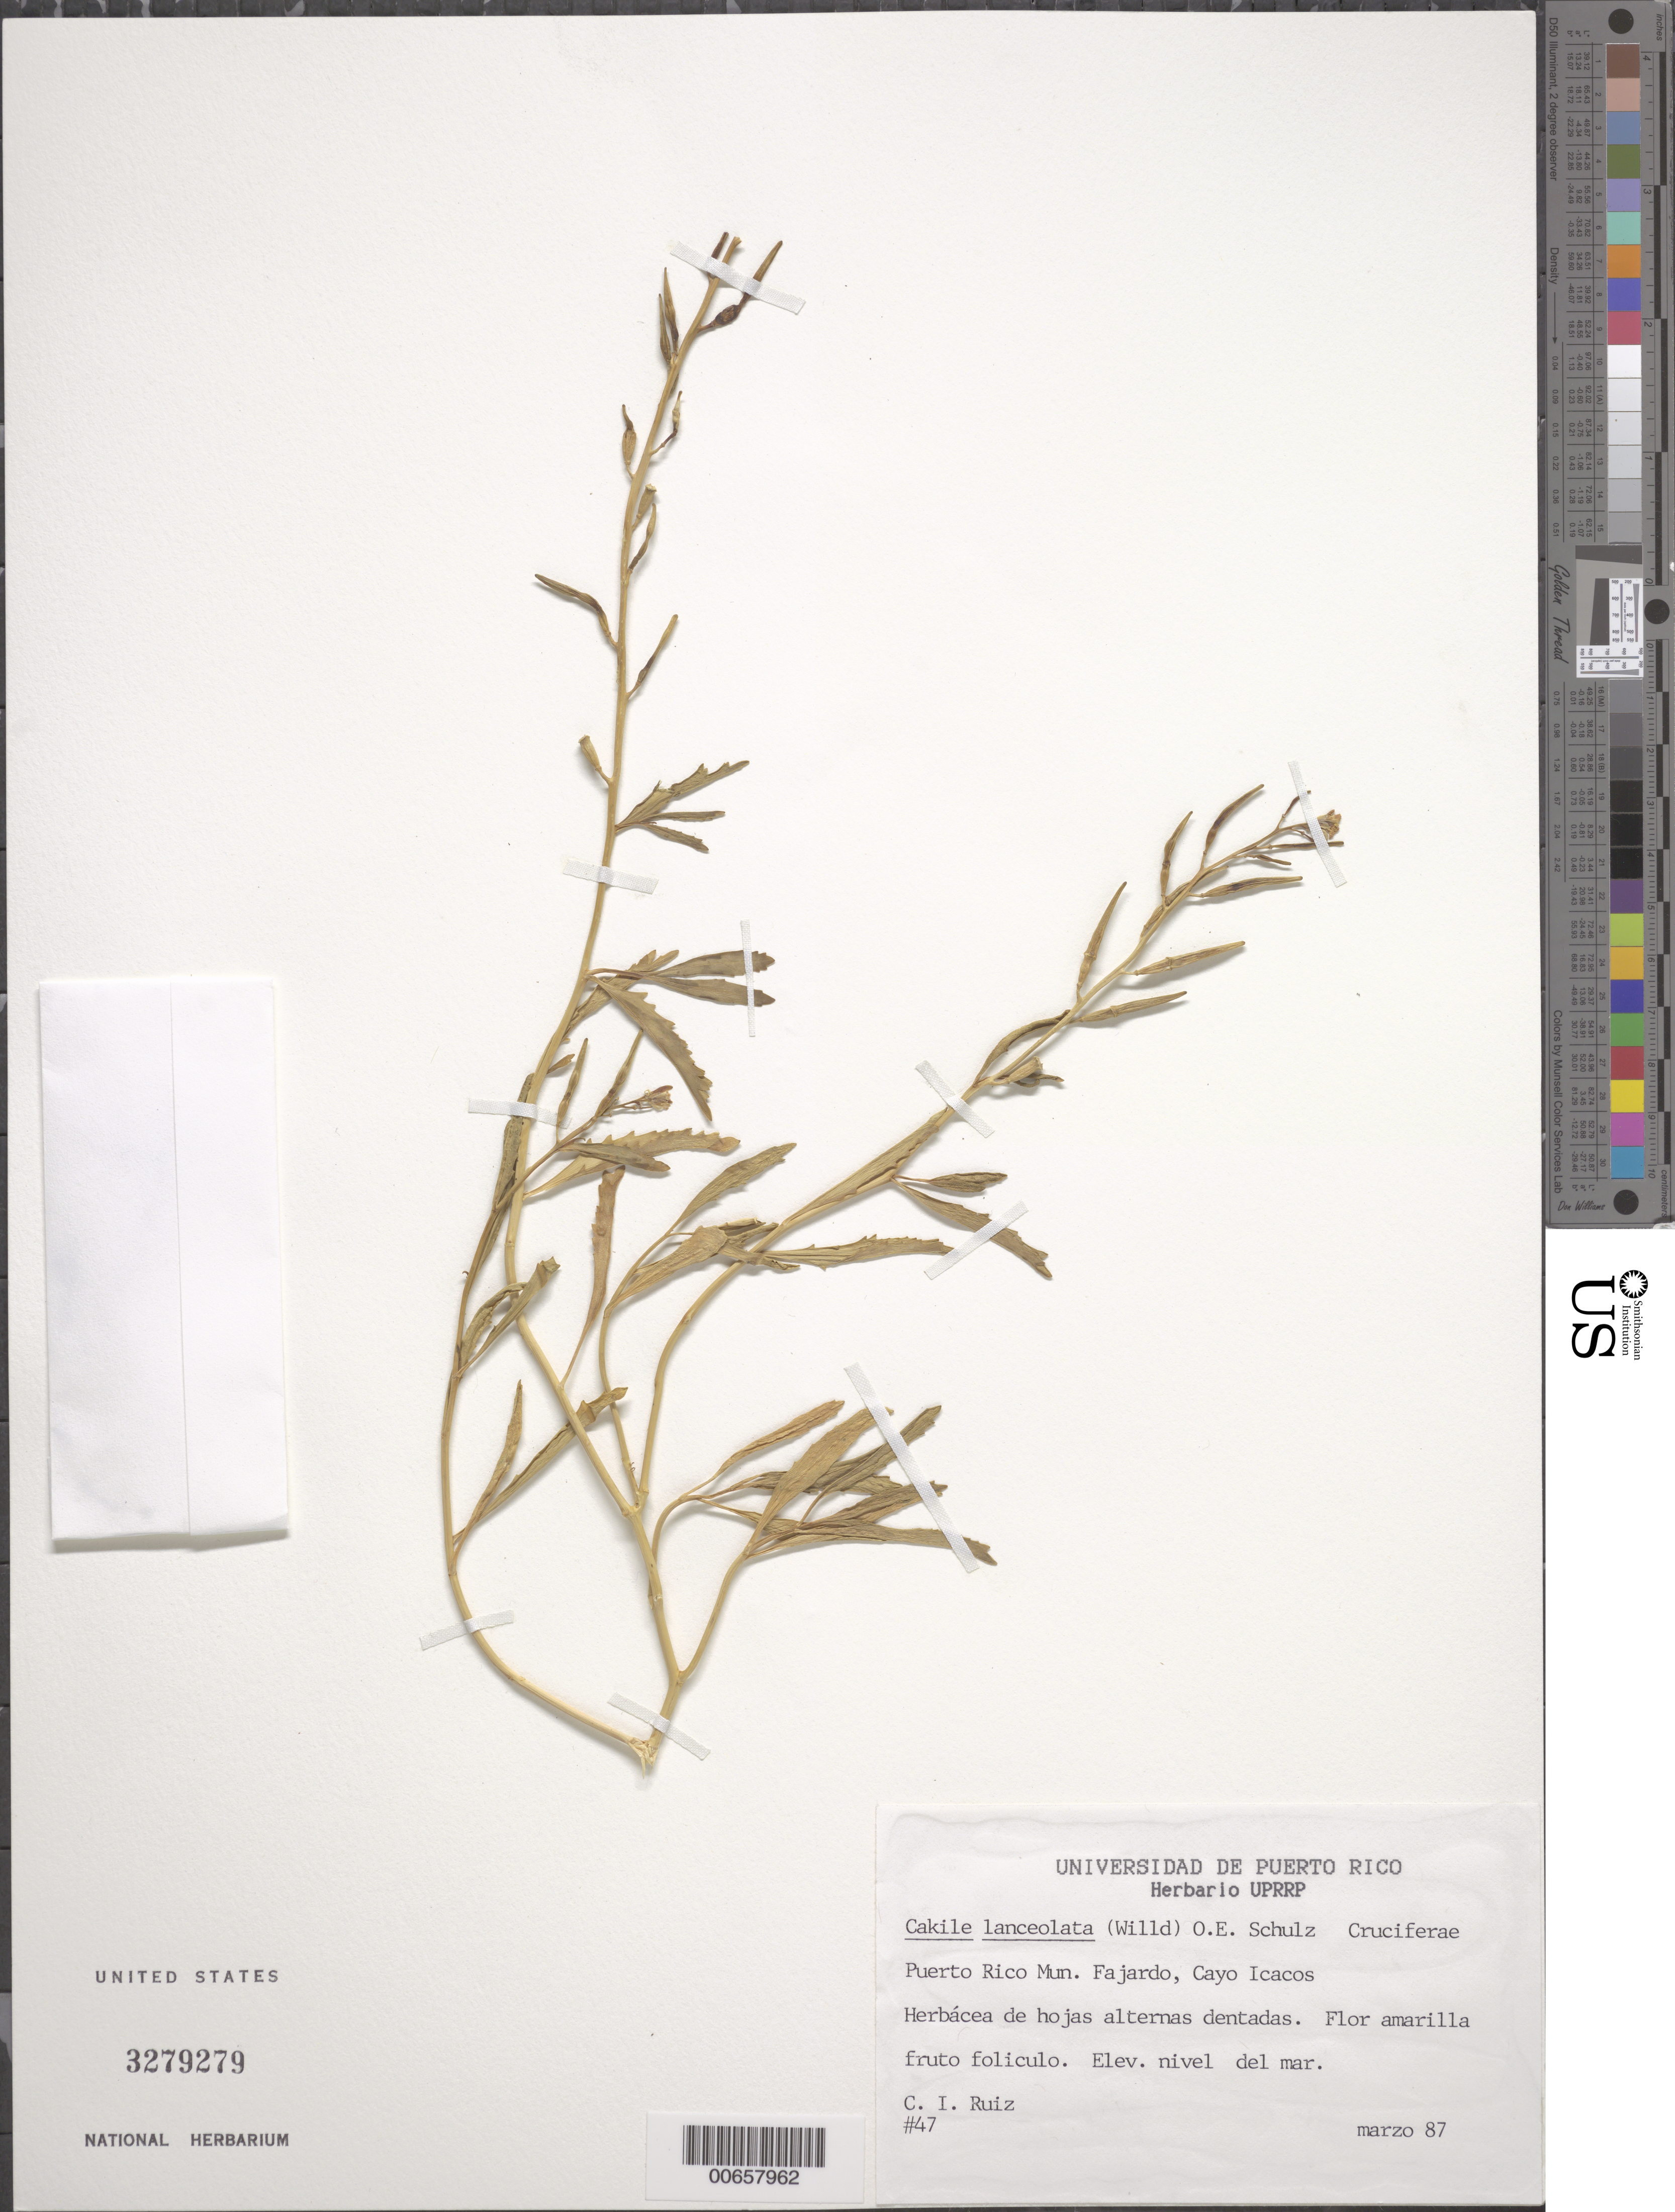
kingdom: Plantae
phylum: Tracheophyta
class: Magnoliopsida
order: Brassicales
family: Brassicaceae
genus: Cakile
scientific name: Cakile lanceolata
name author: (Willd.) O.E. Schulz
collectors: C. Ruiz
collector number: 47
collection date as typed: Mar 1987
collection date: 1987-03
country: Puerto Rico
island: Greater Antilles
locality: Mun. Fajardo, Cayo Icacos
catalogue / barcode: US 3279279